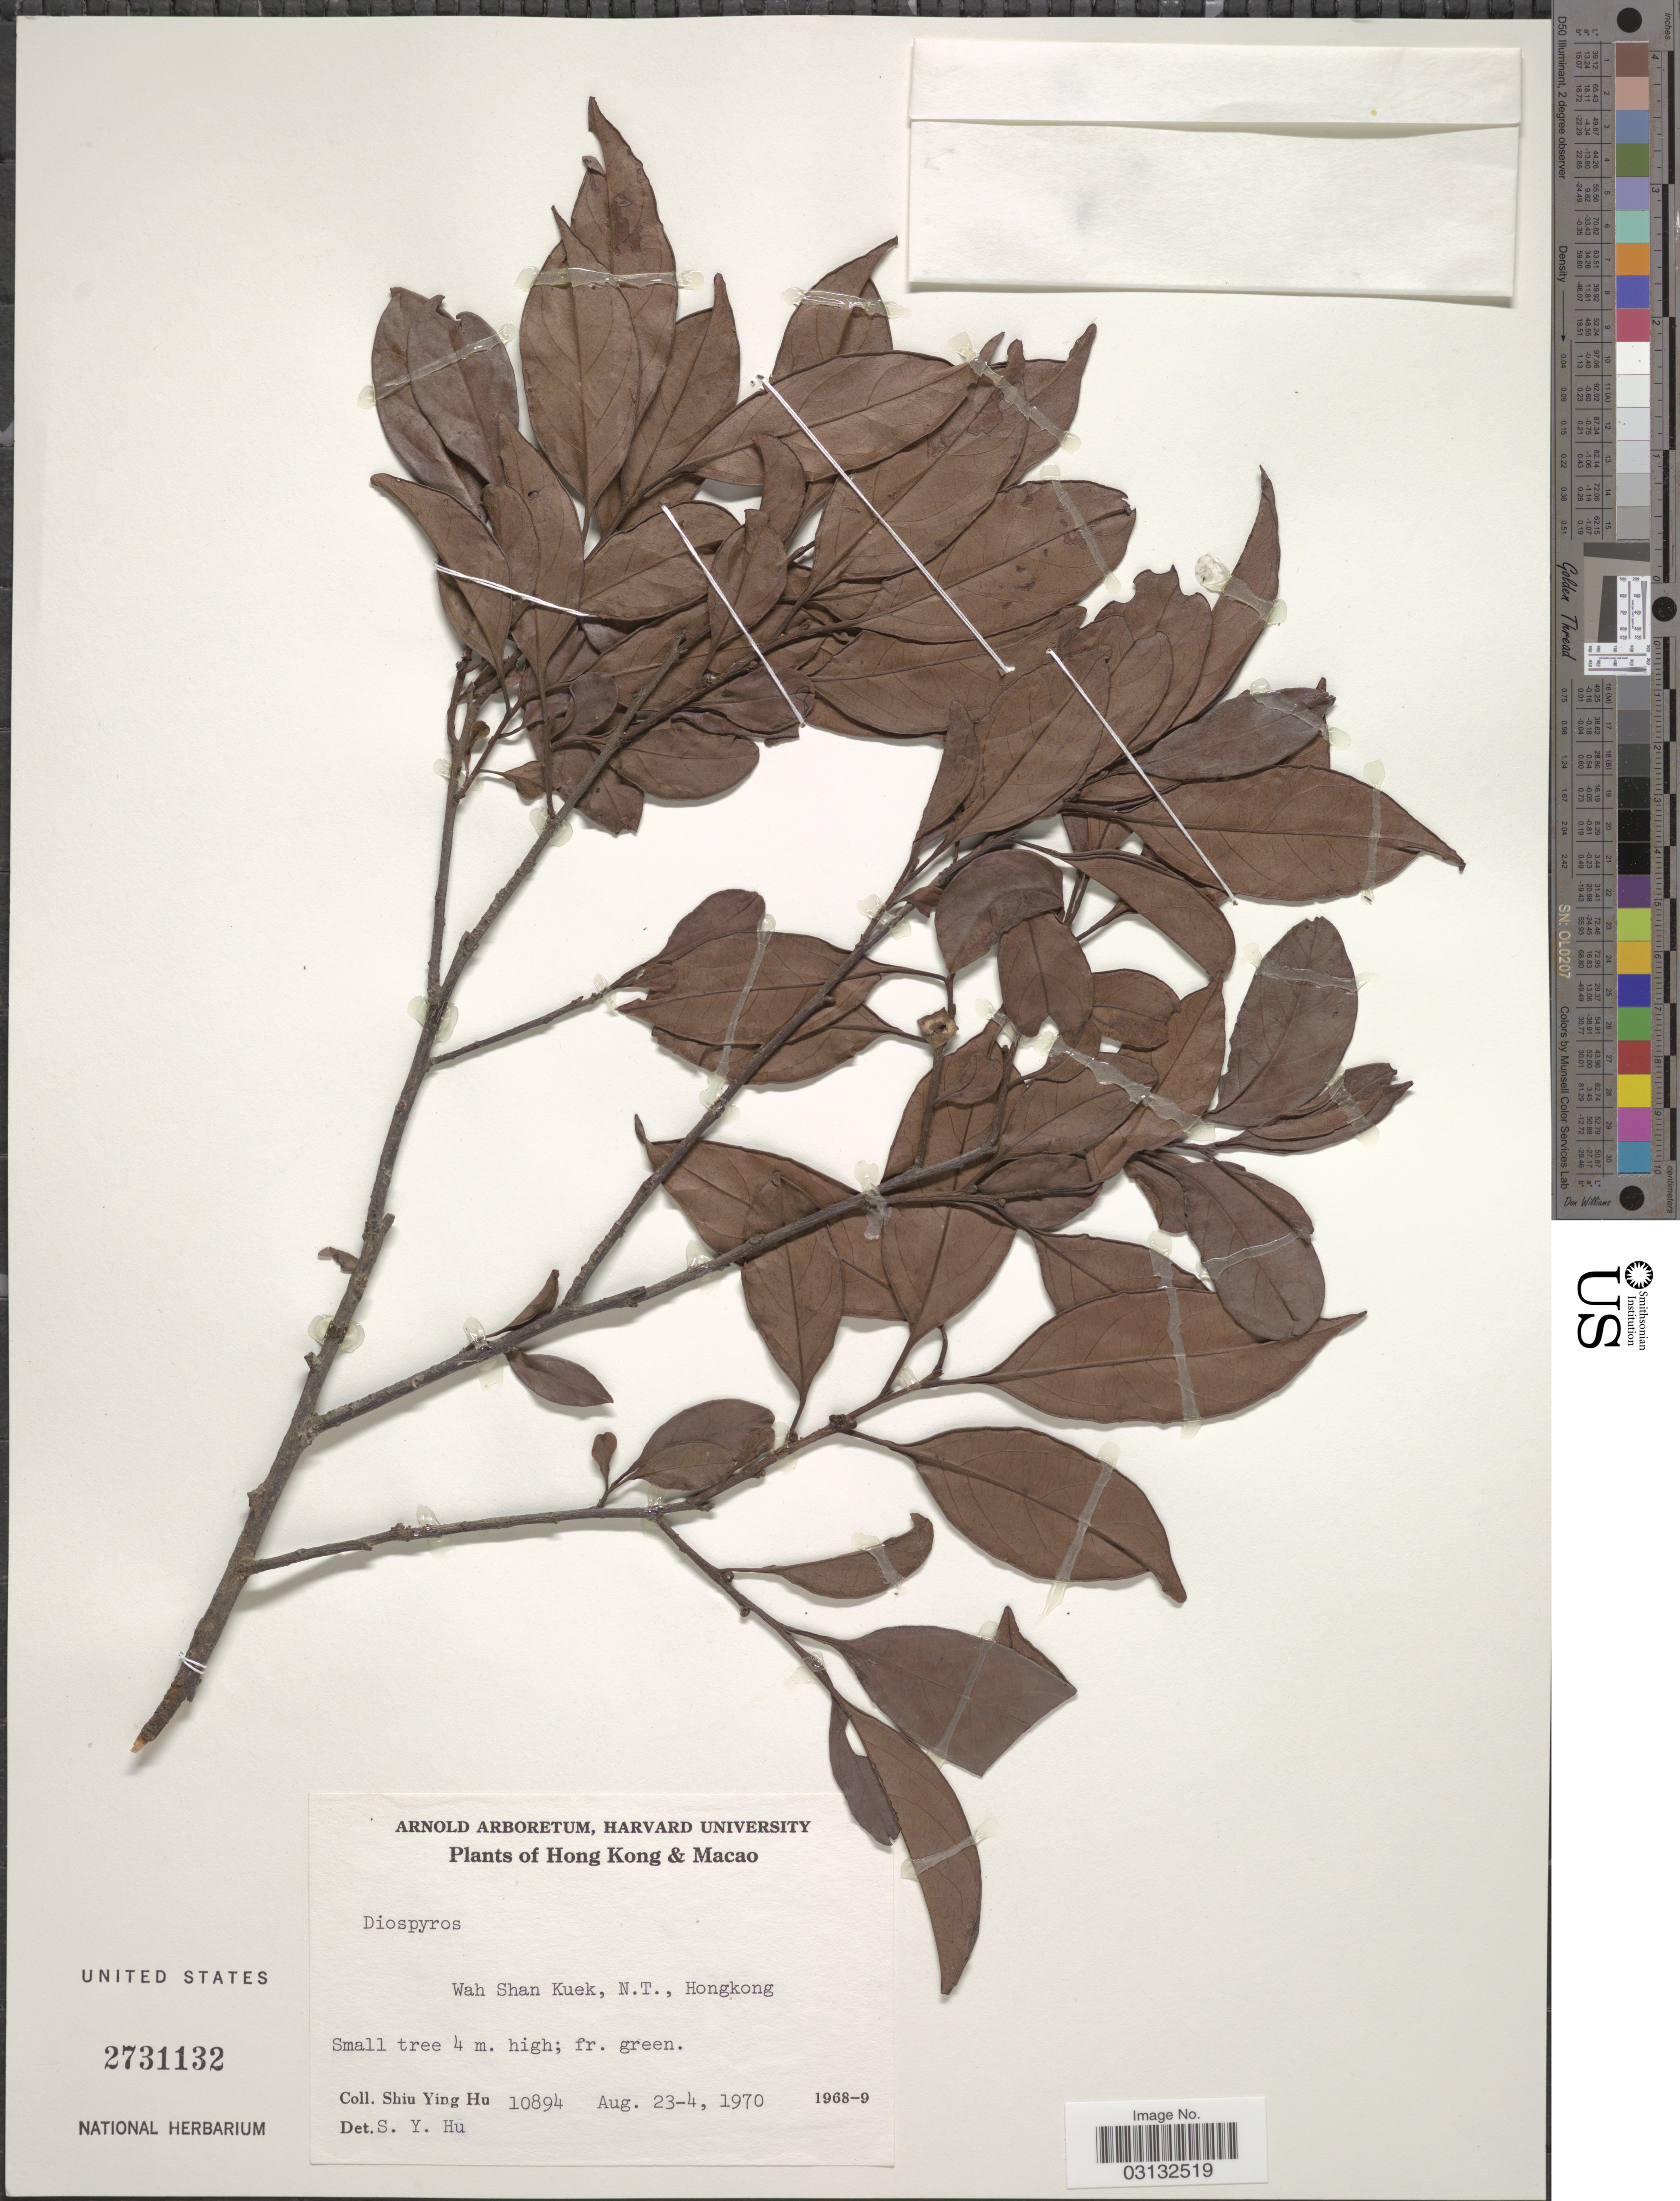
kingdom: Plantae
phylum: Tracheophyta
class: Magnoliopsida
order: Ericales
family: Ebenaceae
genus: Diospyros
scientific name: Diospyros sp.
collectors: S. Y. Hu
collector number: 10894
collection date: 1970-08-04/1970-08-23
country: China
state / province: Hong Kong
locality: Macao. Wah Shan Kuek, N.T.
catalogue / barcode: US 2731132